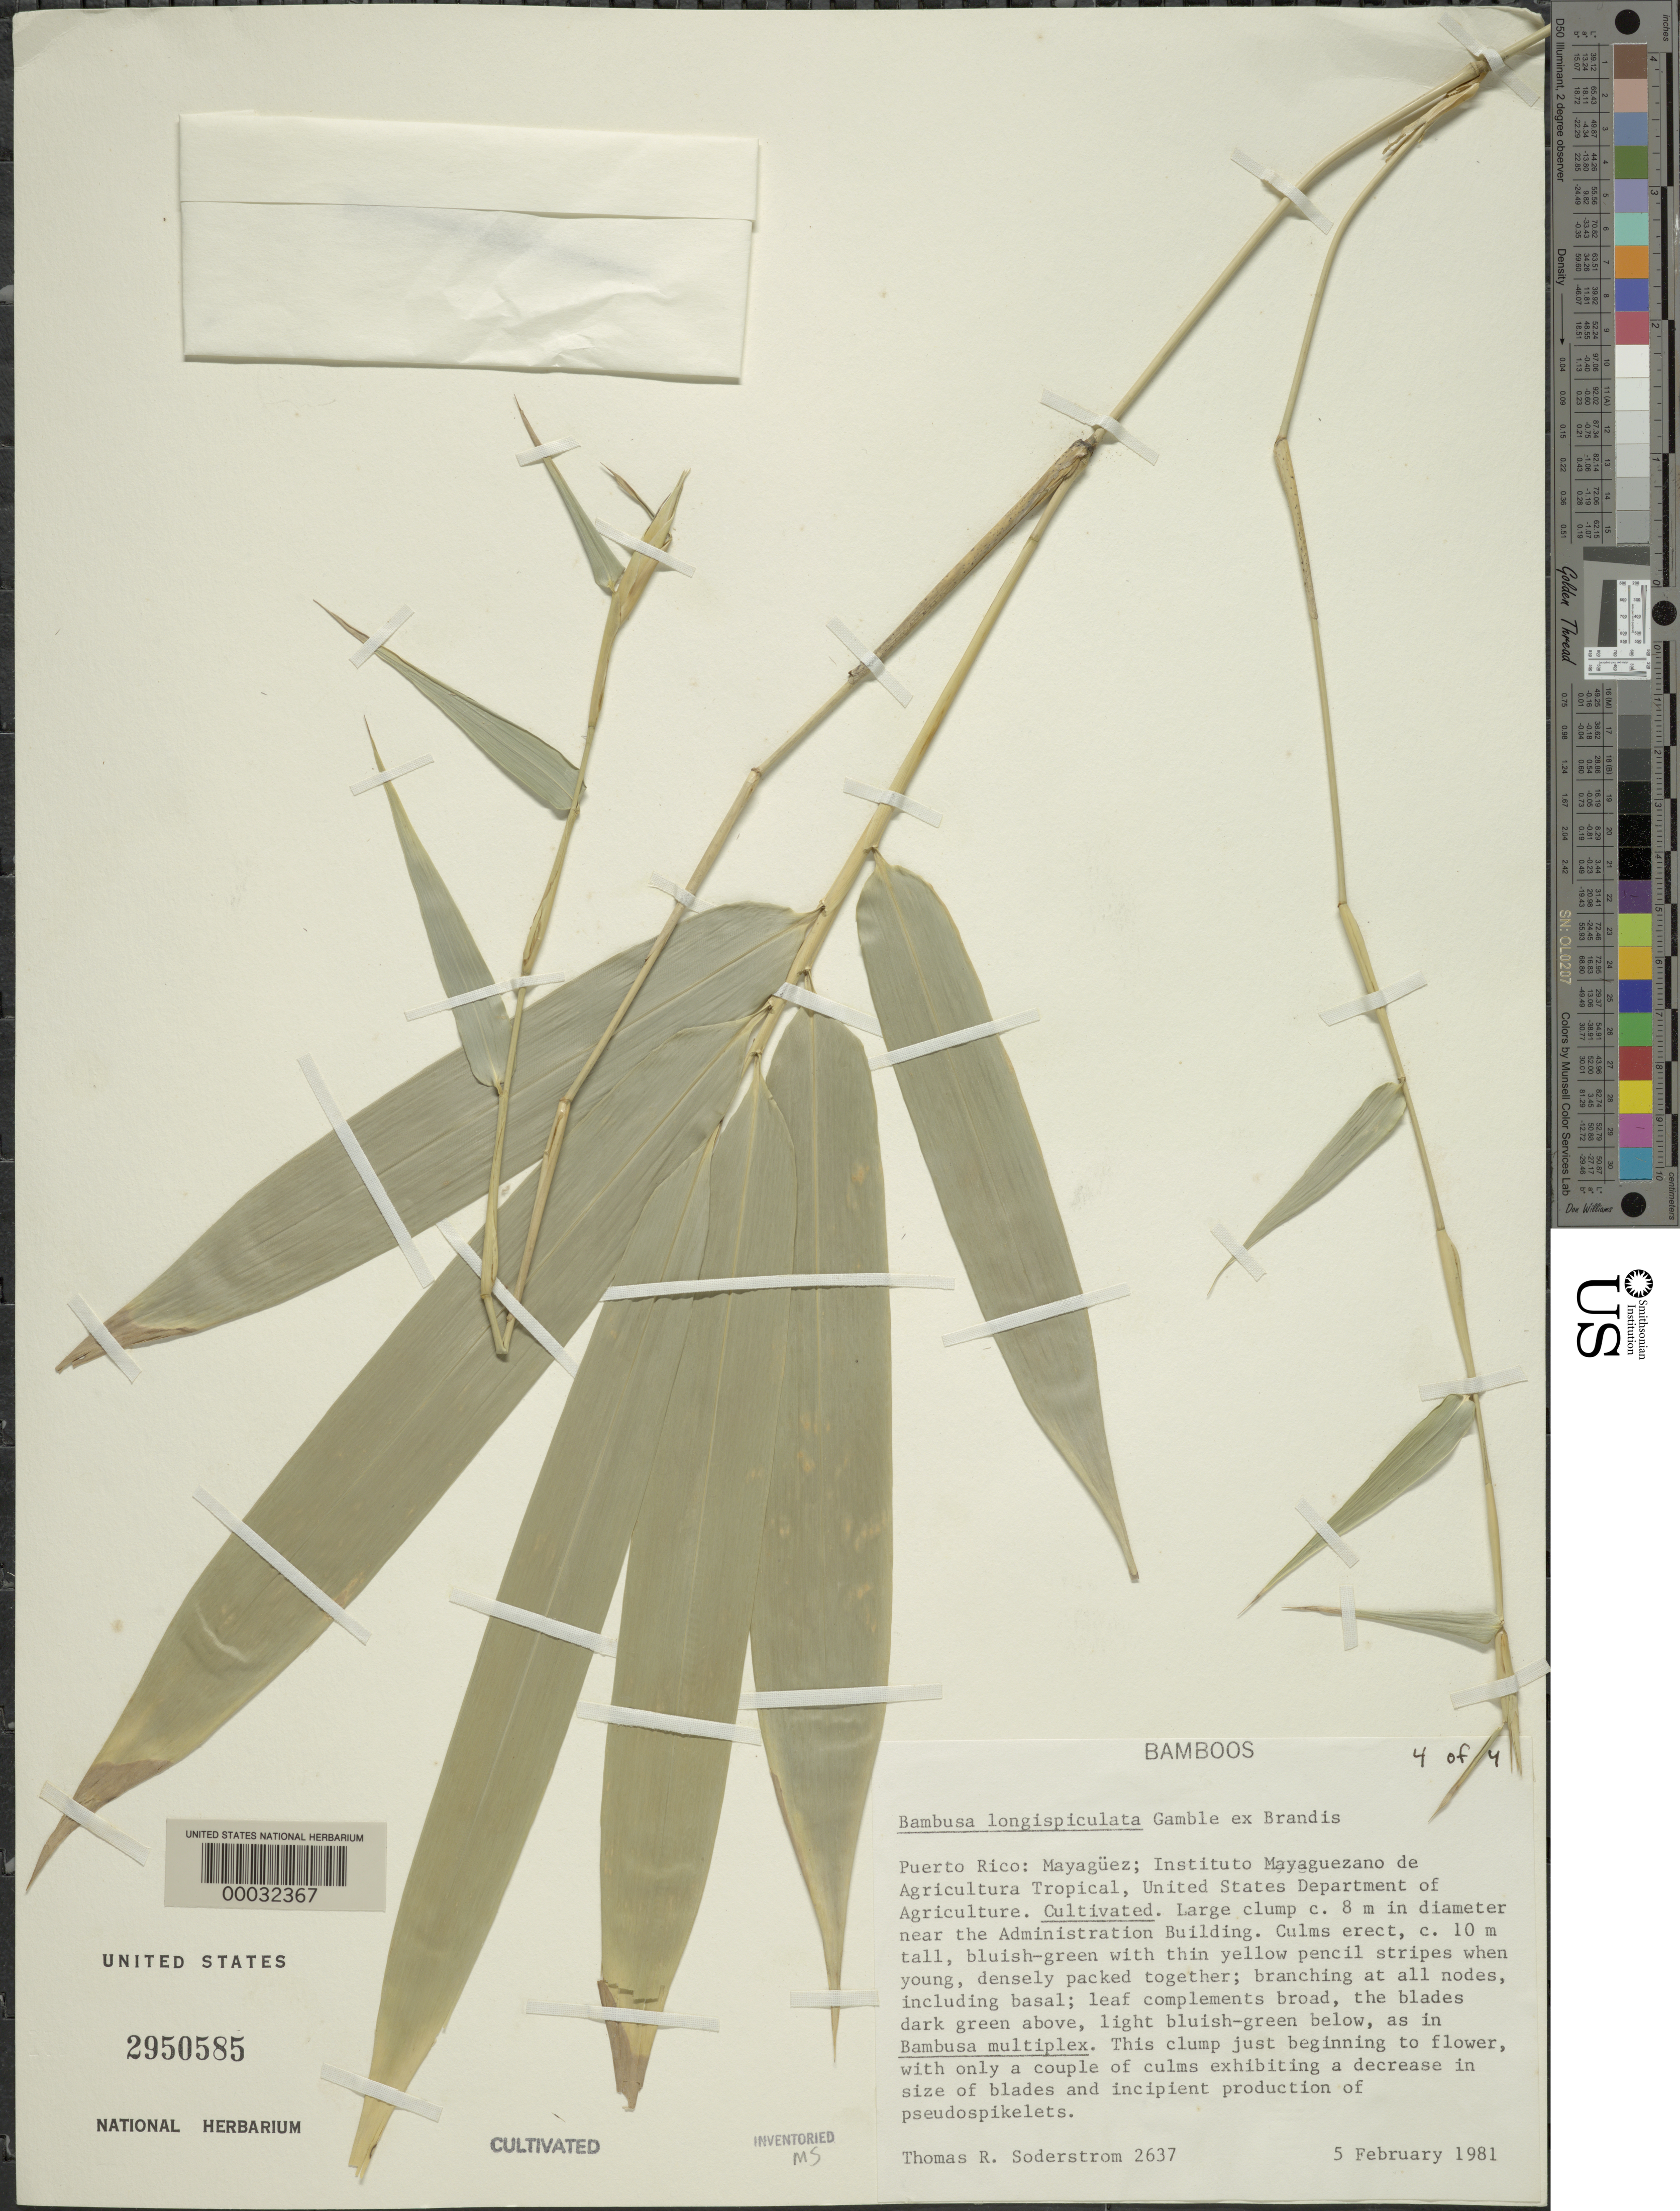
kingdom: Plantae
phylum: Tracheophyta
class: Liliopsida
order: Poales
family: Poaceae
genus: Bambusa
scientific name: Bambusa longispiculata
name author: Gamble ex Brandis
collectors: T. R. Soderstrom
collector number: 2637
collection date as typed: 05 Feb 1981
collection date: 1981-02-05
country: Puerto Rico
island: Greater Antilles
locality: Federal experimental station-mayaguez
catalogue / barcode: US 2950585